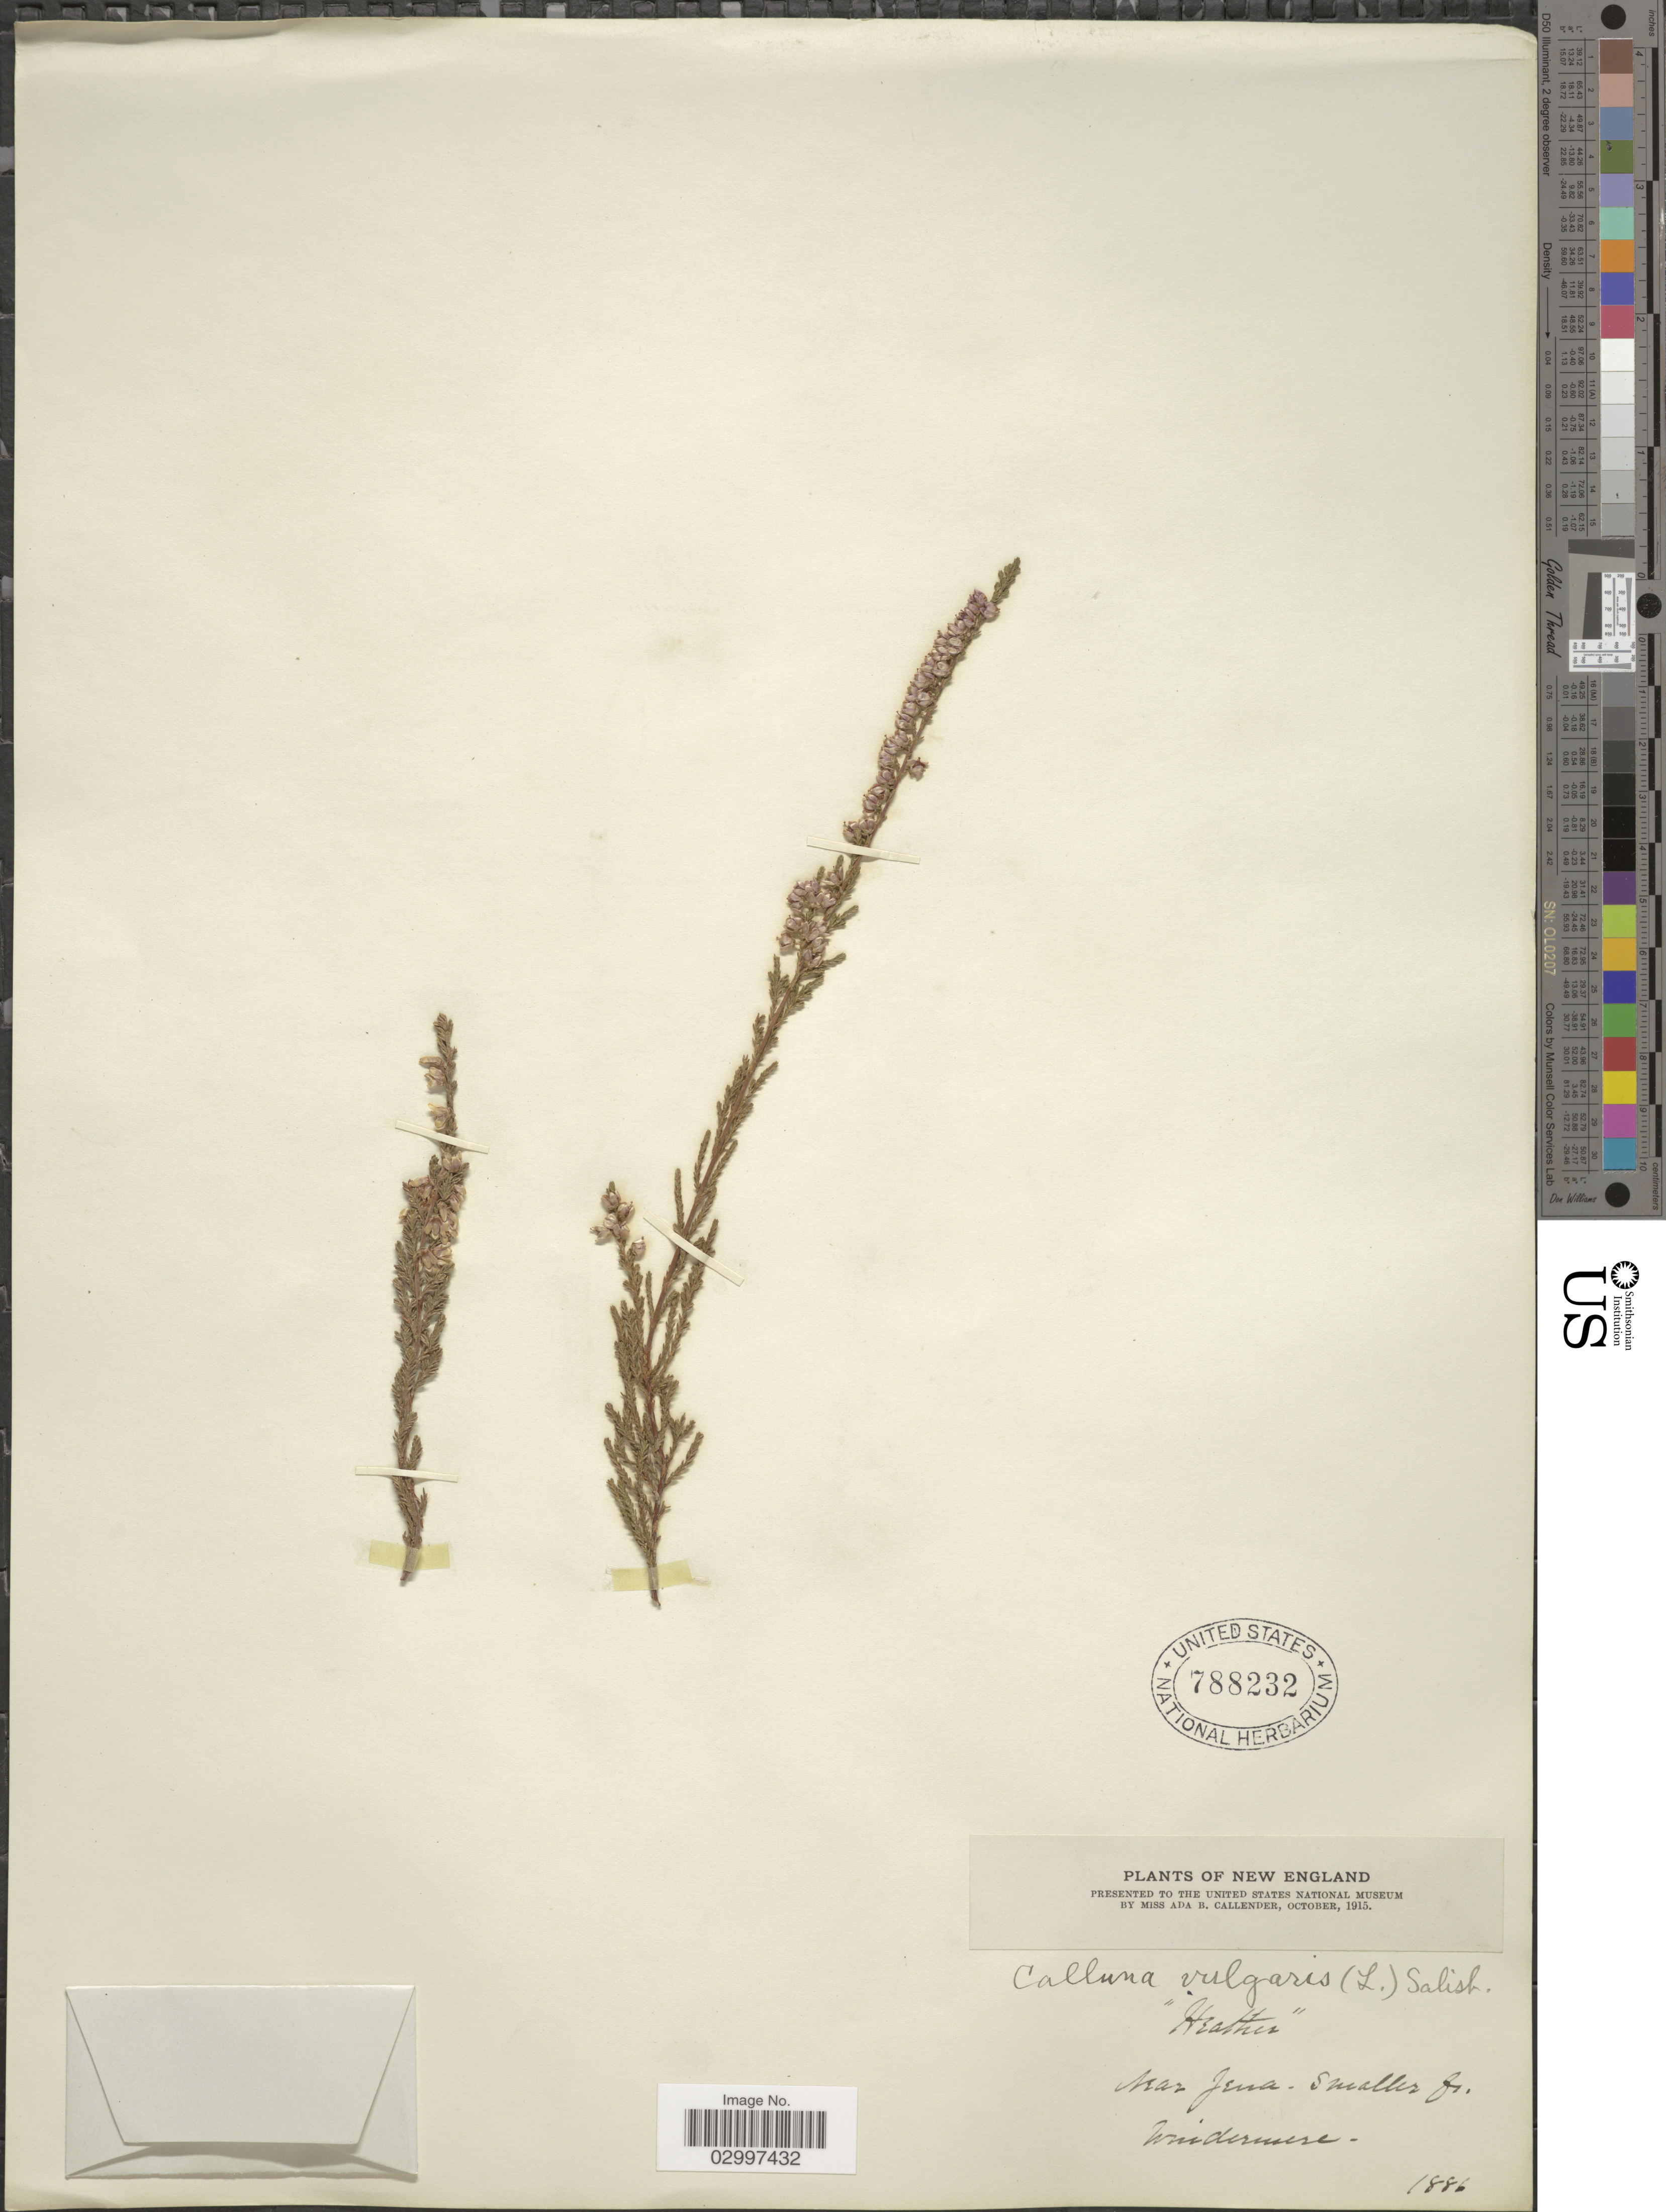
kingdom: Plantae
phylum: Tracheophyta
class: Magnoliopsida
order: Ericales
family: Ericaceae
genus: Calluna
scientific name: Calluna vulgaris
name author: (L.) Hull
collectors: Windermere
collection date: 1886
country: United States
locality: New England. Near Jena.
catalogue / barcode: US 788232